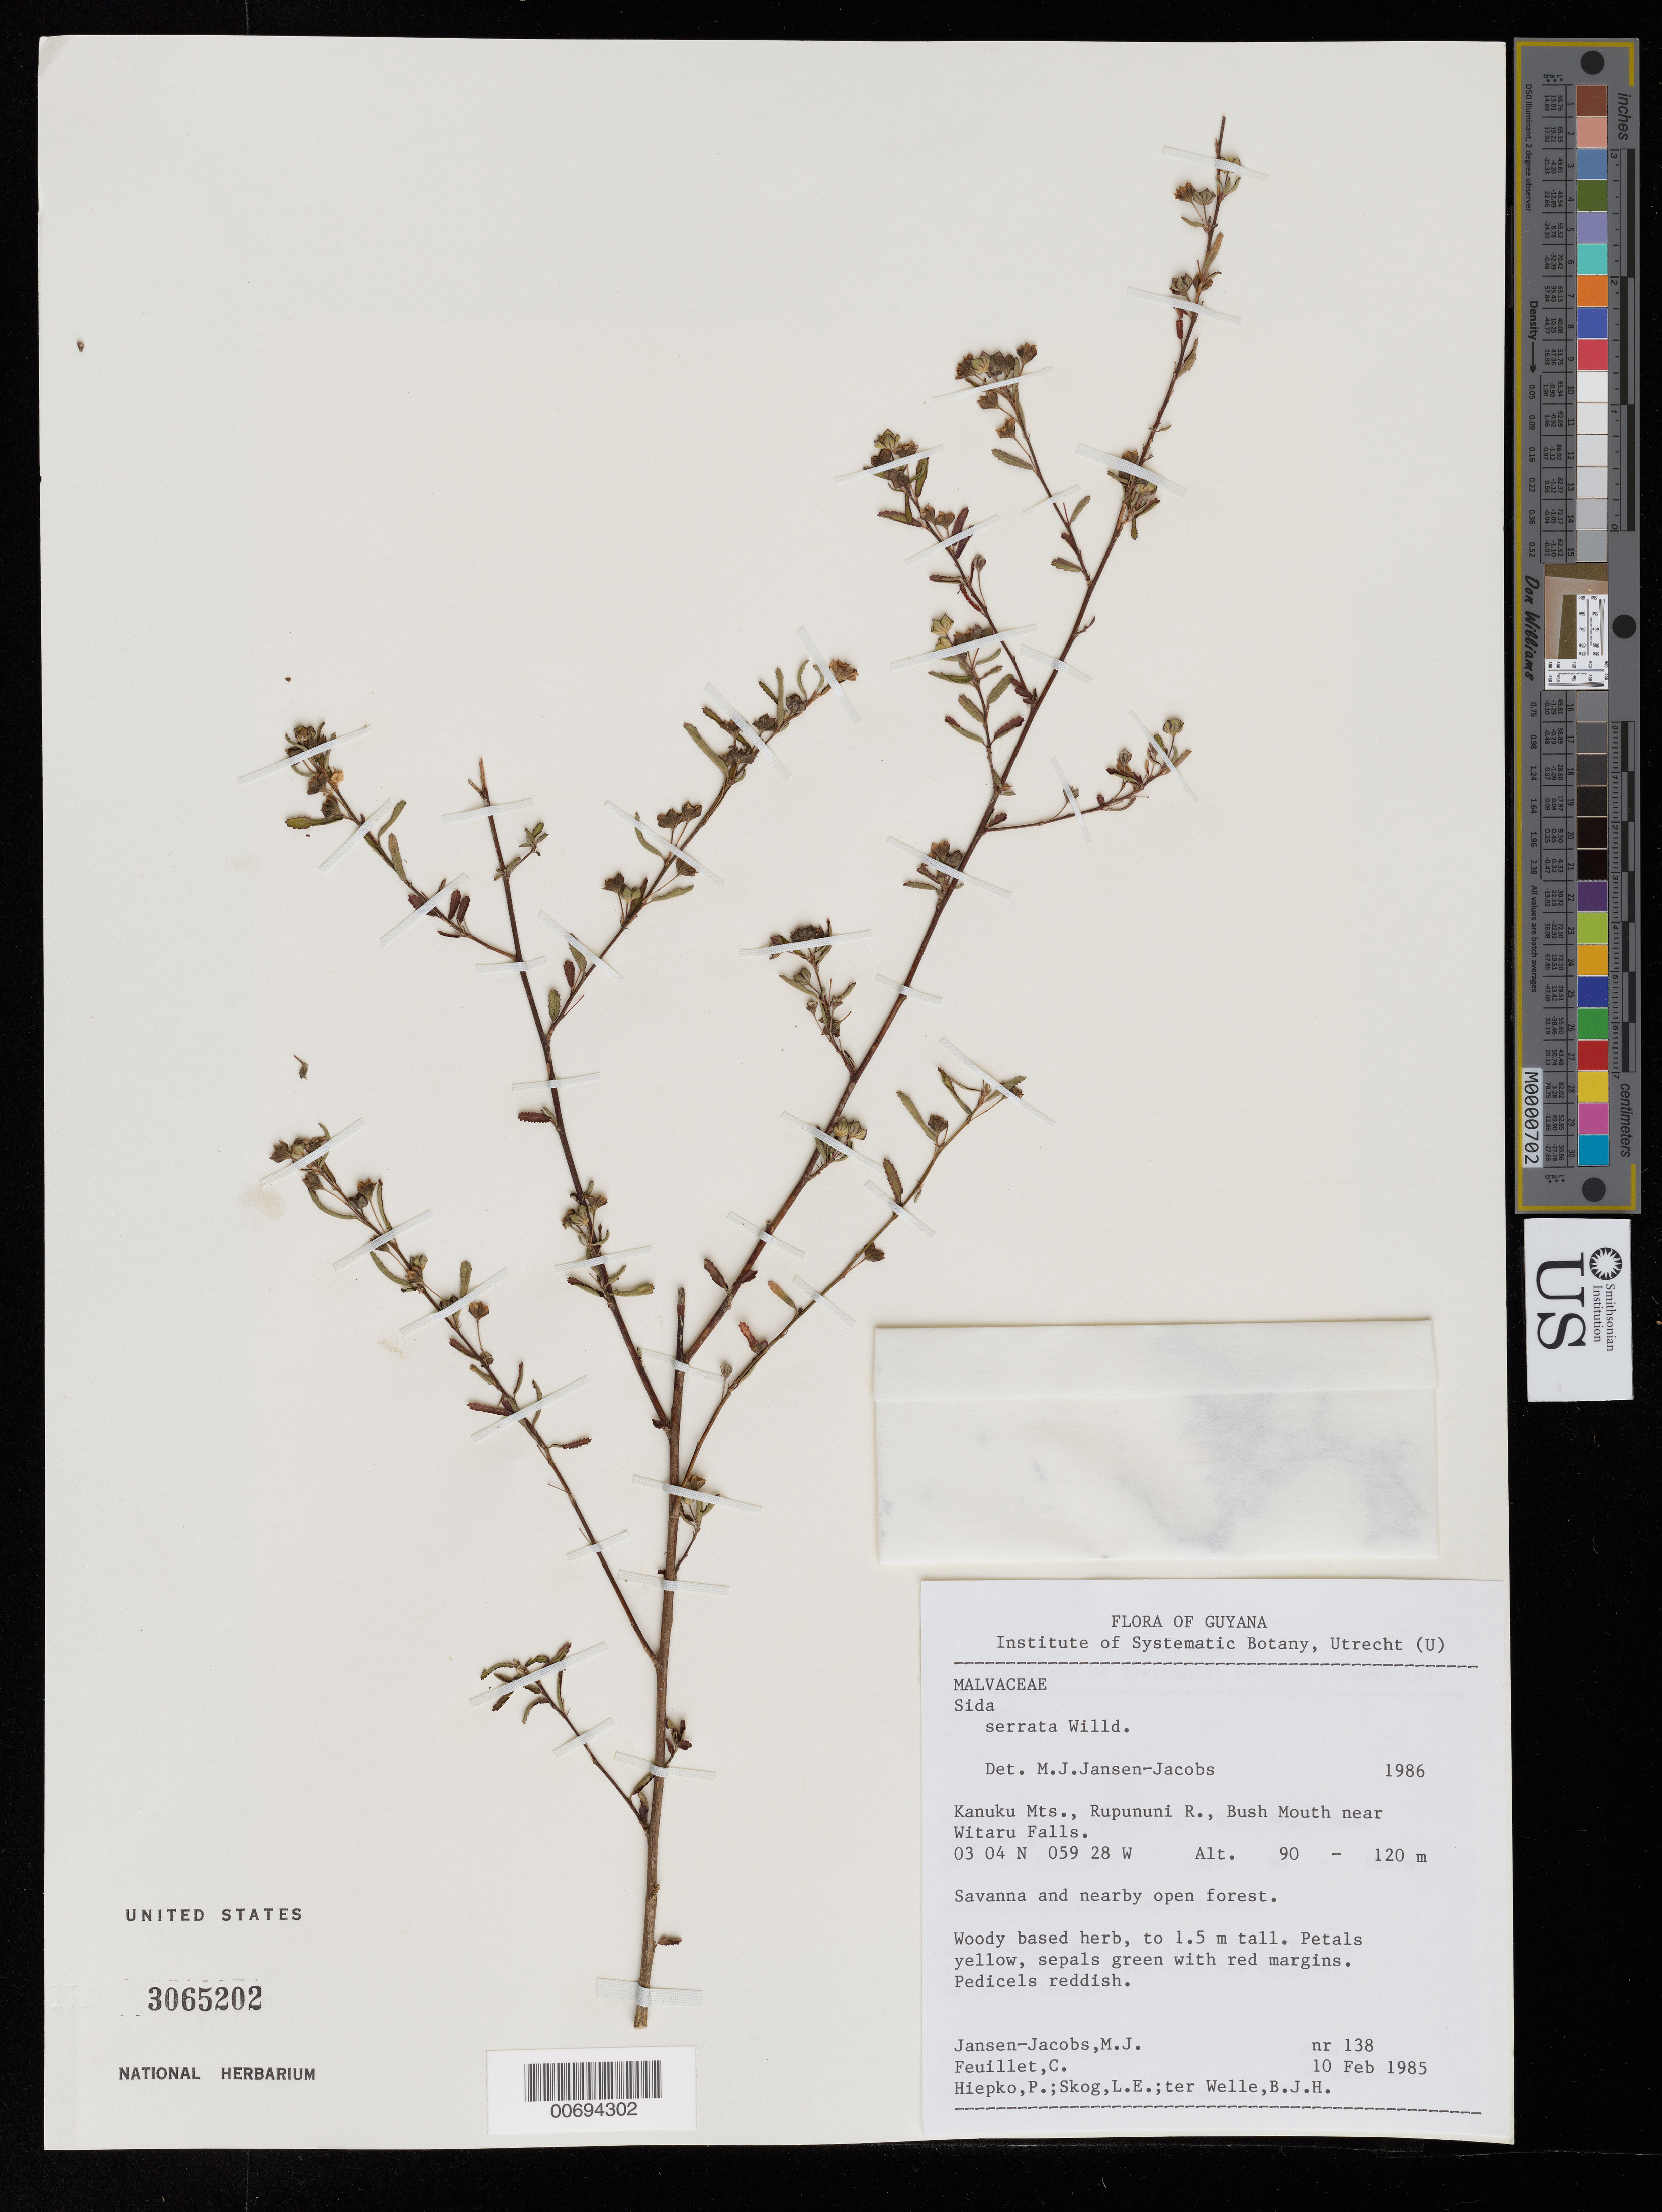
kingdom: Plantae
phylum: Tracheophyta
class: Magnoliopsida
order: Malvales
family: Malvaceae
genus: Sida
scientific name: Sida serrata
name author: Willd. ex Spreng.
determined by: Jansen-Jacobs, M. J., (U), Nationaal Herbarium Nederland, Utrecht University branch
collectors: M. J. Jansen-Jacobs, C. Feuillet, P. H. Hiepko, L. E. Skog & B. Welle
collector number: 138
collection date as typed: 10-Feb-85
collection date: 1985-02-10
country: Guyana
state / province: U. Takutu-U. Essequibo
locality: Kanuku Mts., Rupununi R., Bush Mouth near Witaru Falls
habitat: Savanna and nearby open forest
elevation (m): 90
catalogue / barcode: US 3065202